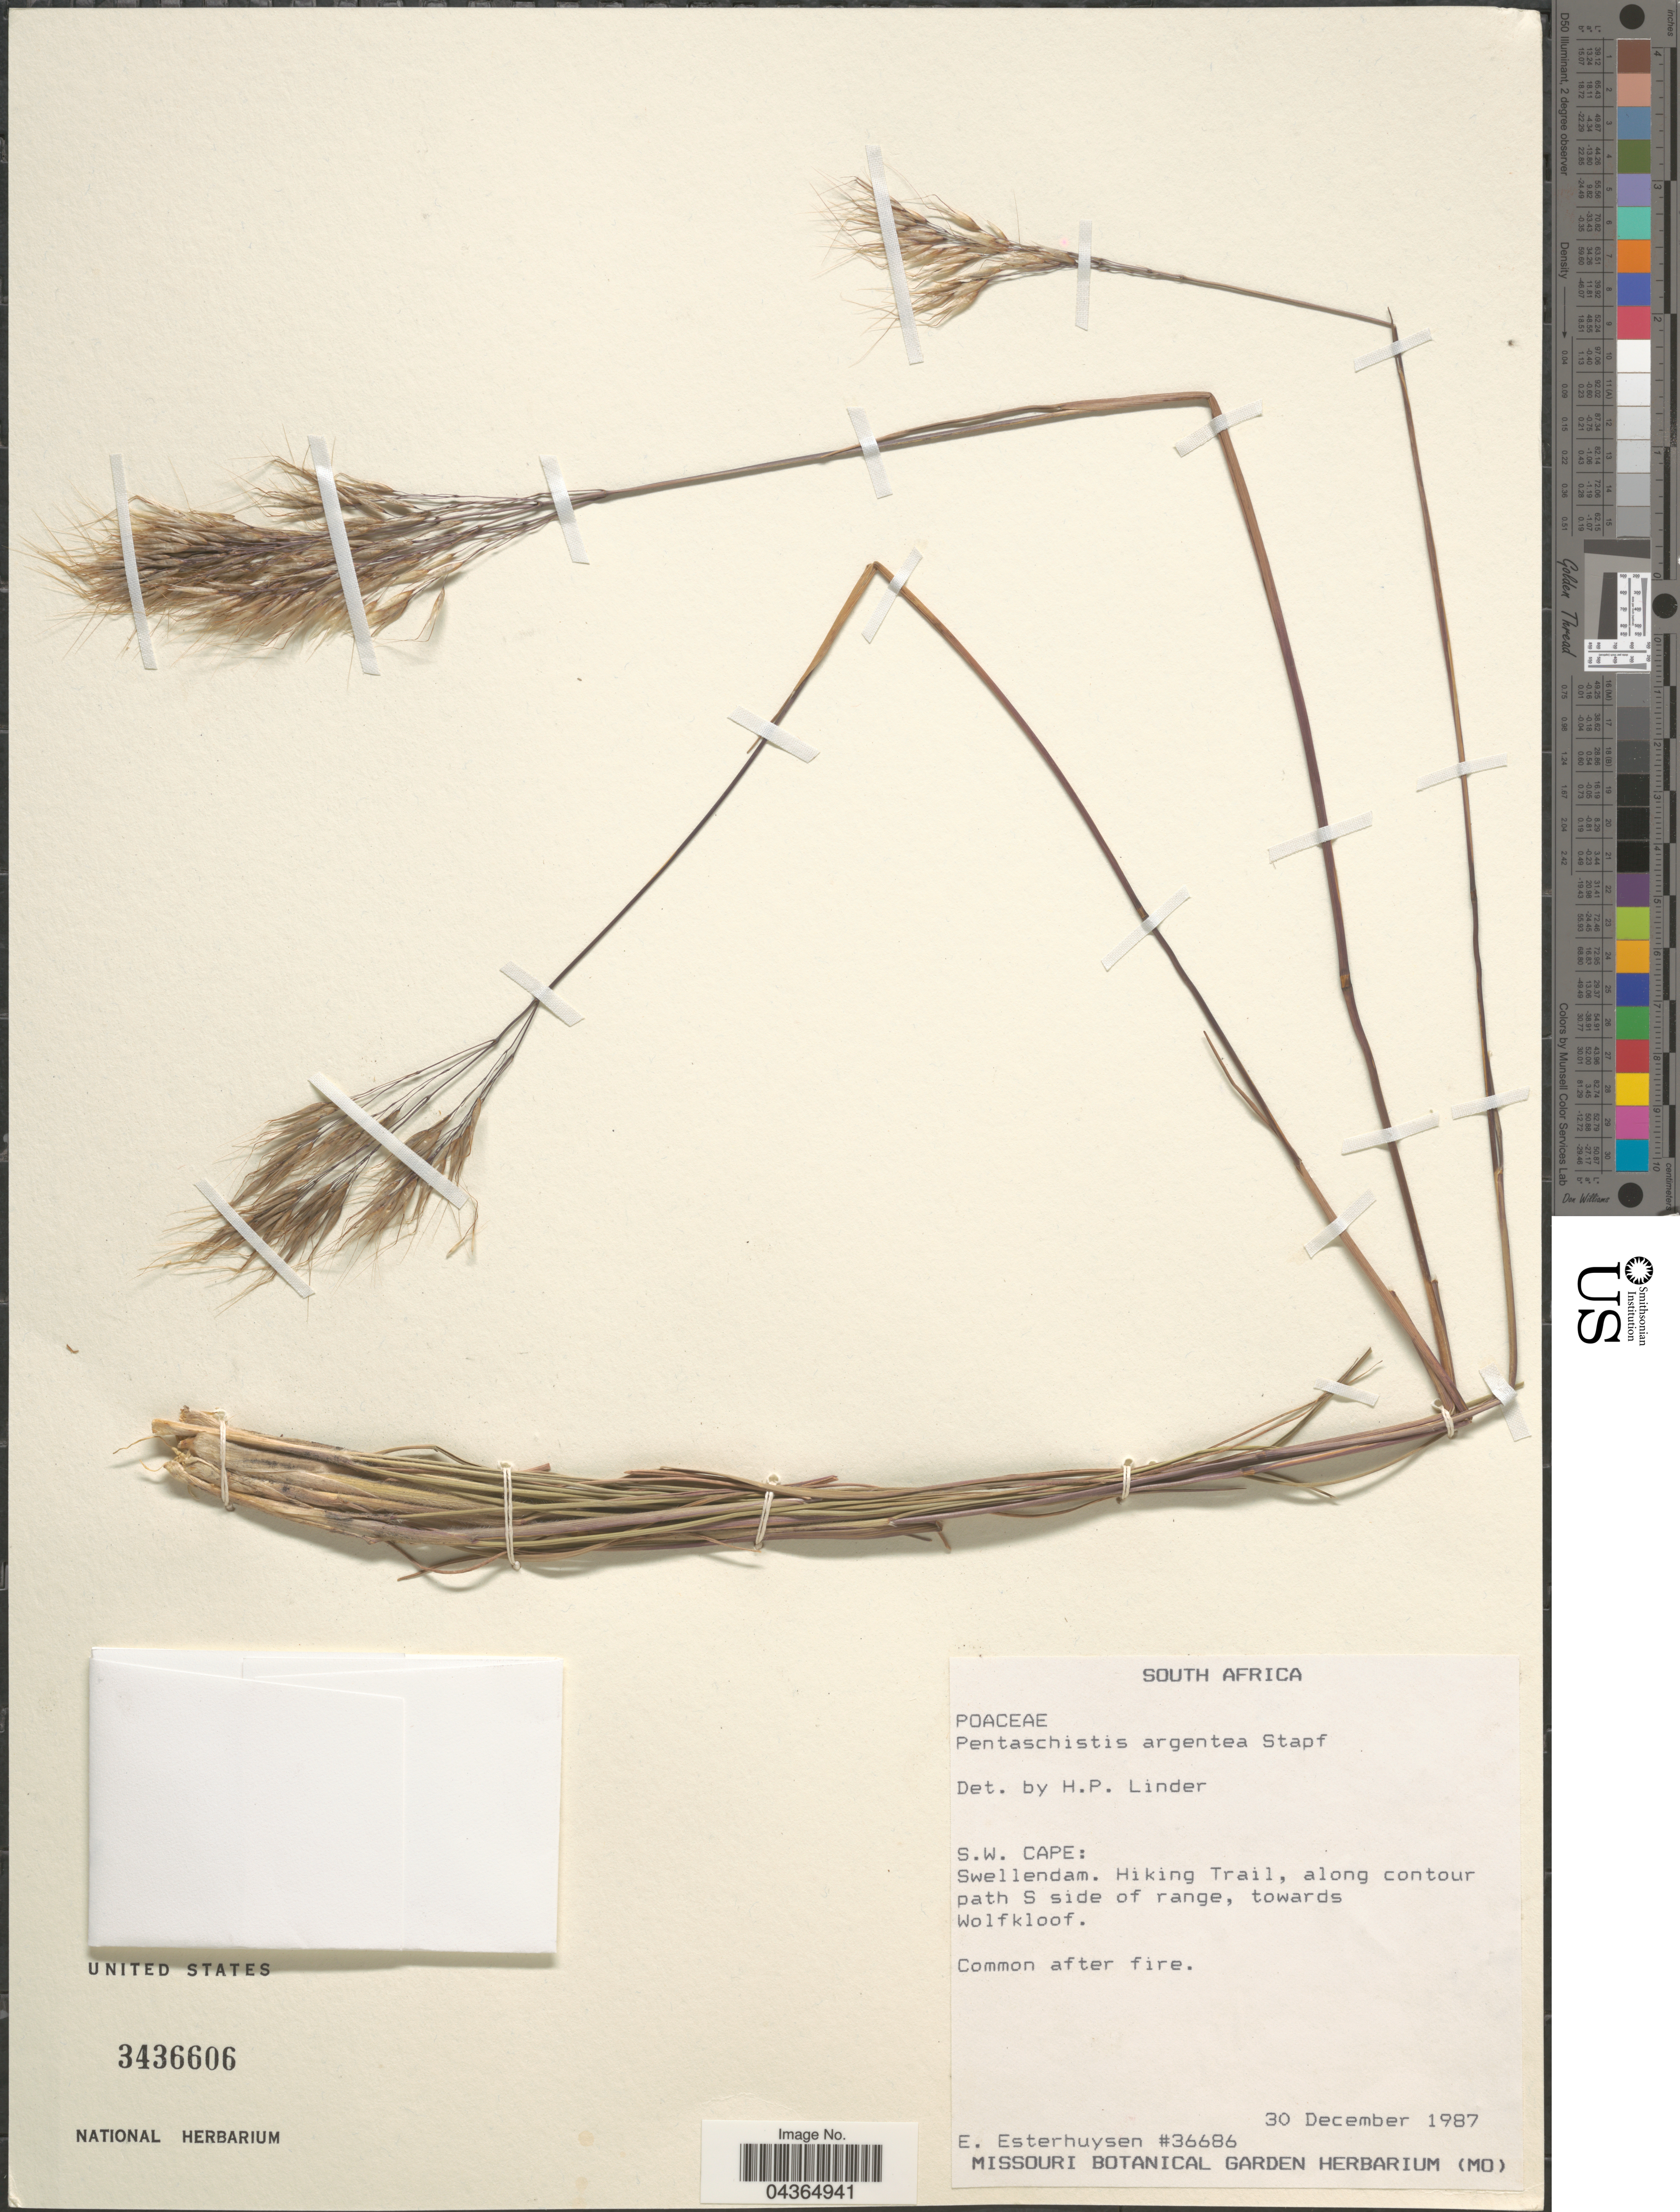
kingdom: Plantae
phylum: Tracheophyta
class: Liliopsida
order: Poales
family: Poaceae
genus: Pentameris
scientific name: Pentameris argentea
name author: (Stapf) Galley & H.P. Linder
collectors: E. E. Esterhuysen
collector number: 36686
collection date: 1987-12-30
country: South Africa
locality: S.W. Cape: Swellendam. Hiking Trail, along contour path S side of range, towards Wolkloof.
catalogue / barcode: US 3436606